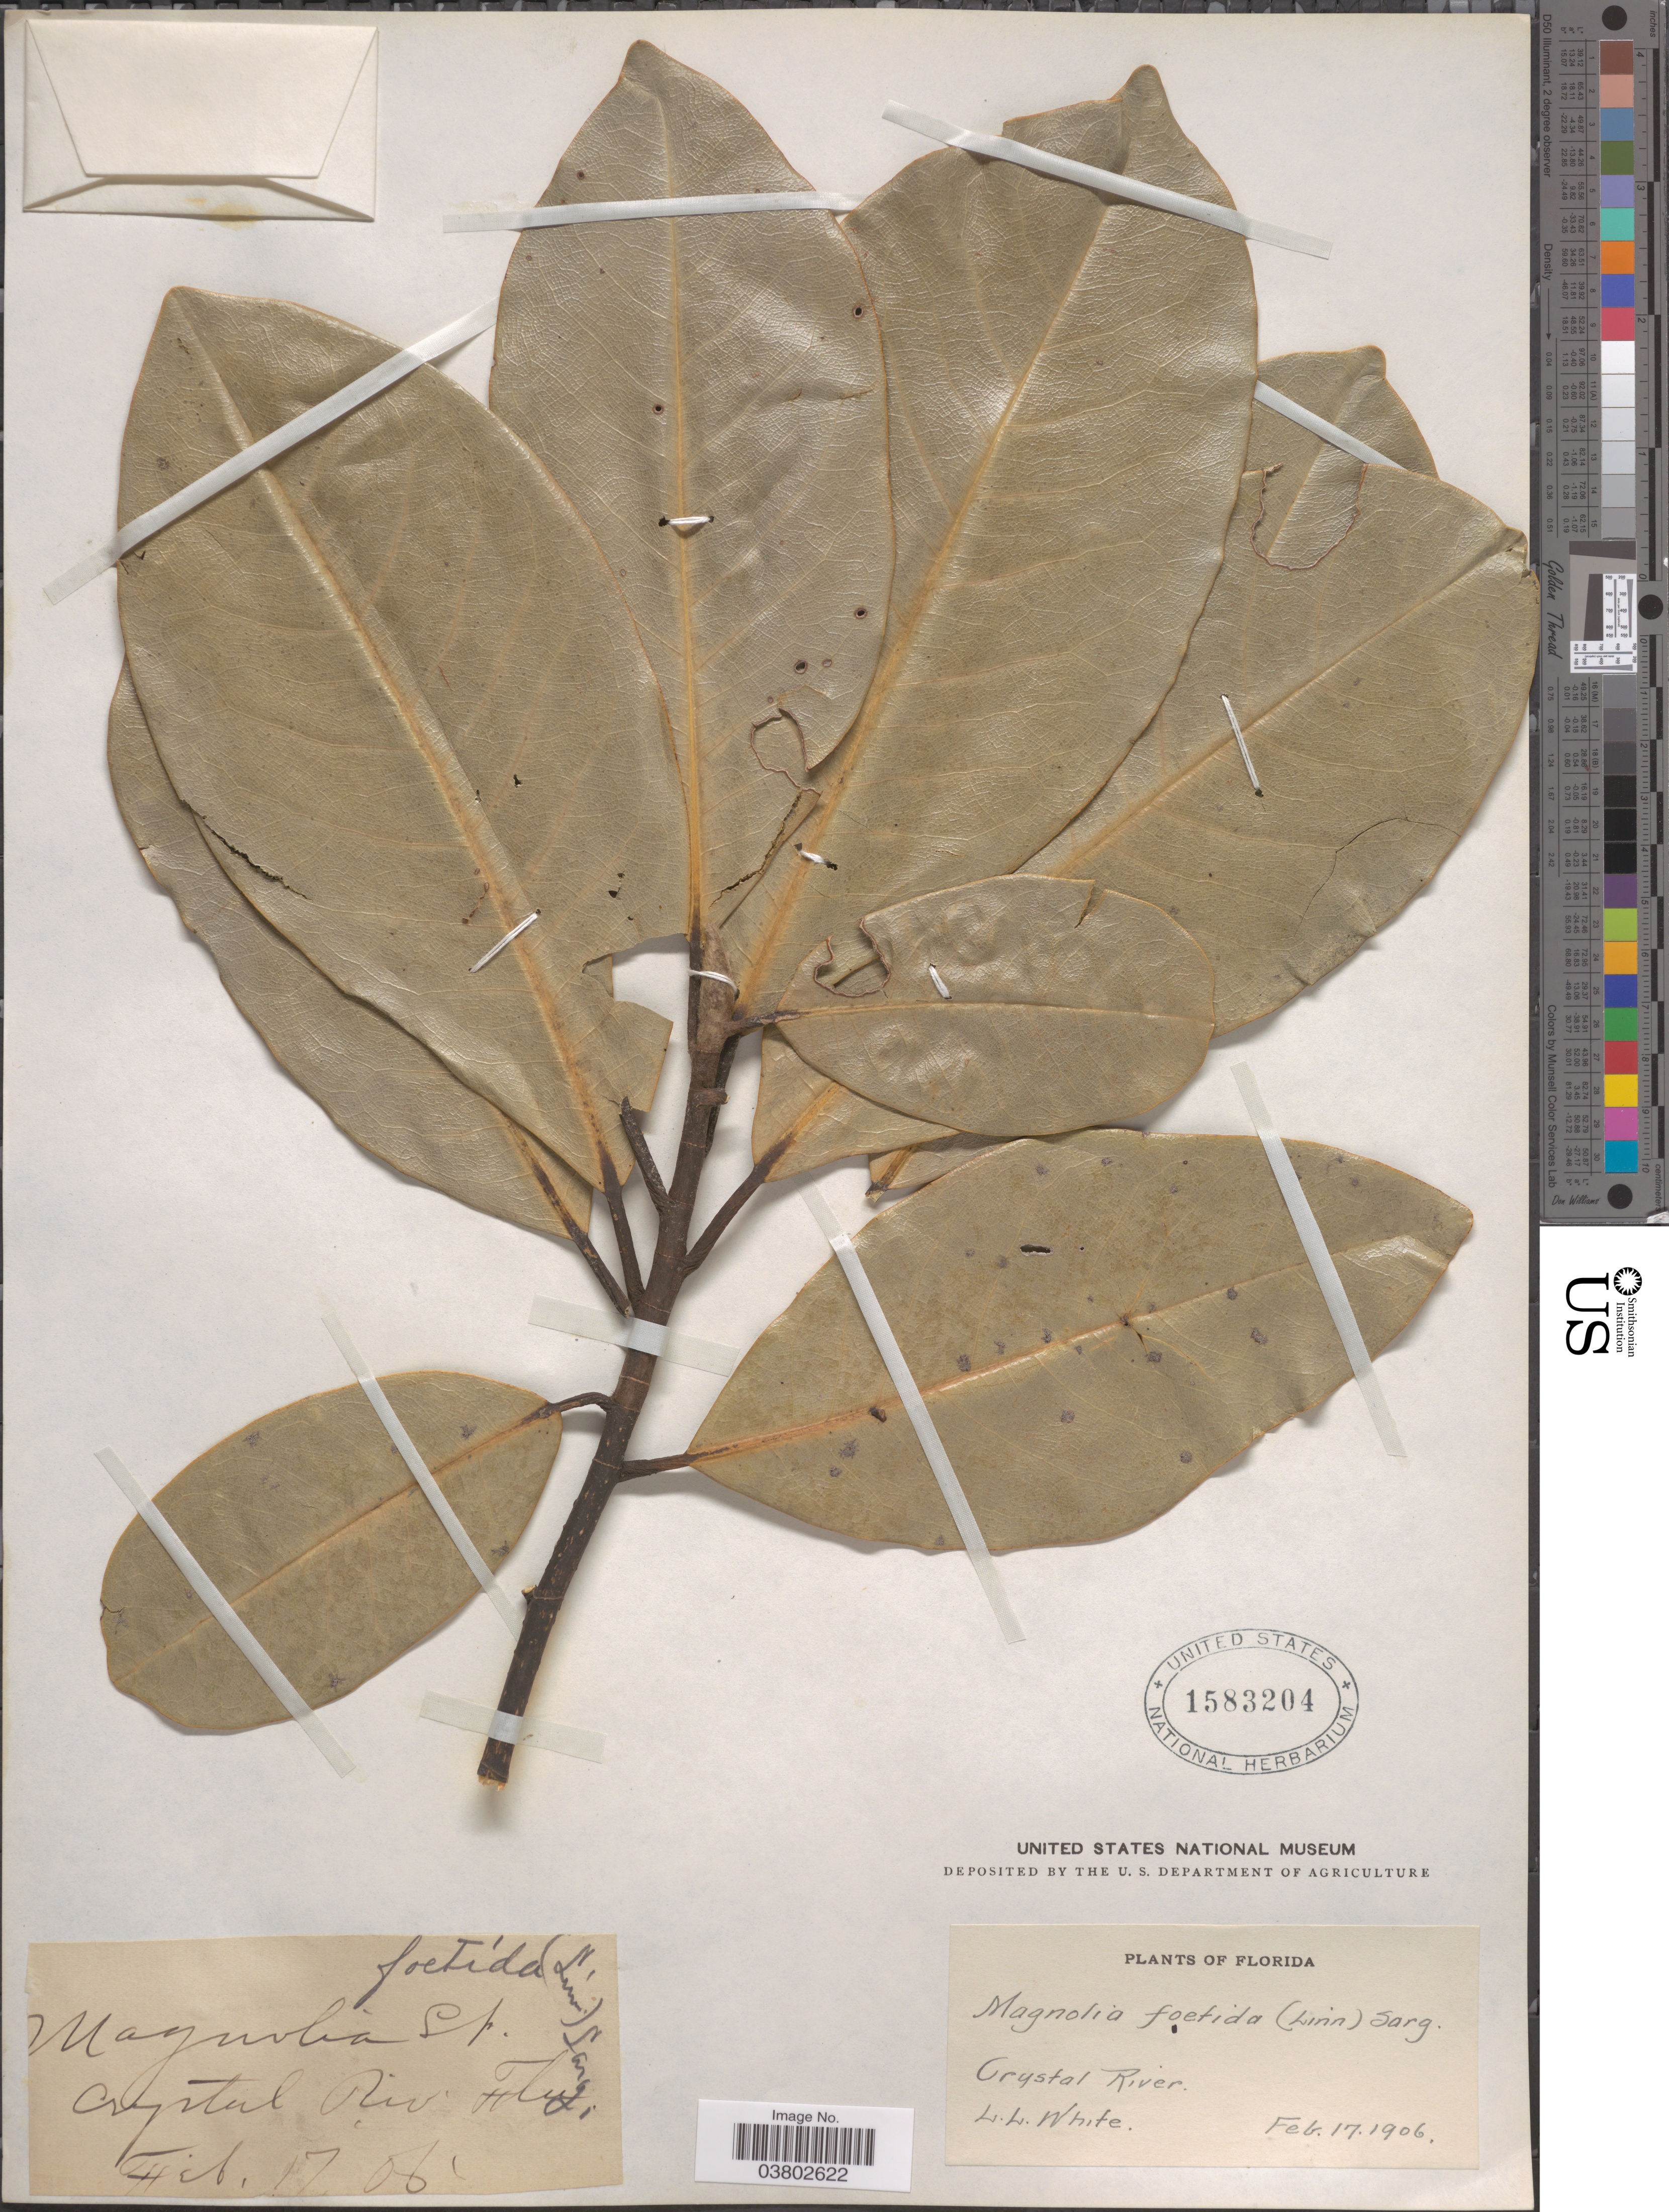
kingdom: Plantae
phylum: Tracheophyta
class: Magnoliopsida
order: Magnoliales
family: Magnoliaceae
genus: Magnolia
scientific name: Magnolia grandiflora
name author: L.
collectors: L. White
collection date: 1906-02-17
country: United States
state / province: Florida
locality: Crystal River.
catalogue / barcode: US 1583204